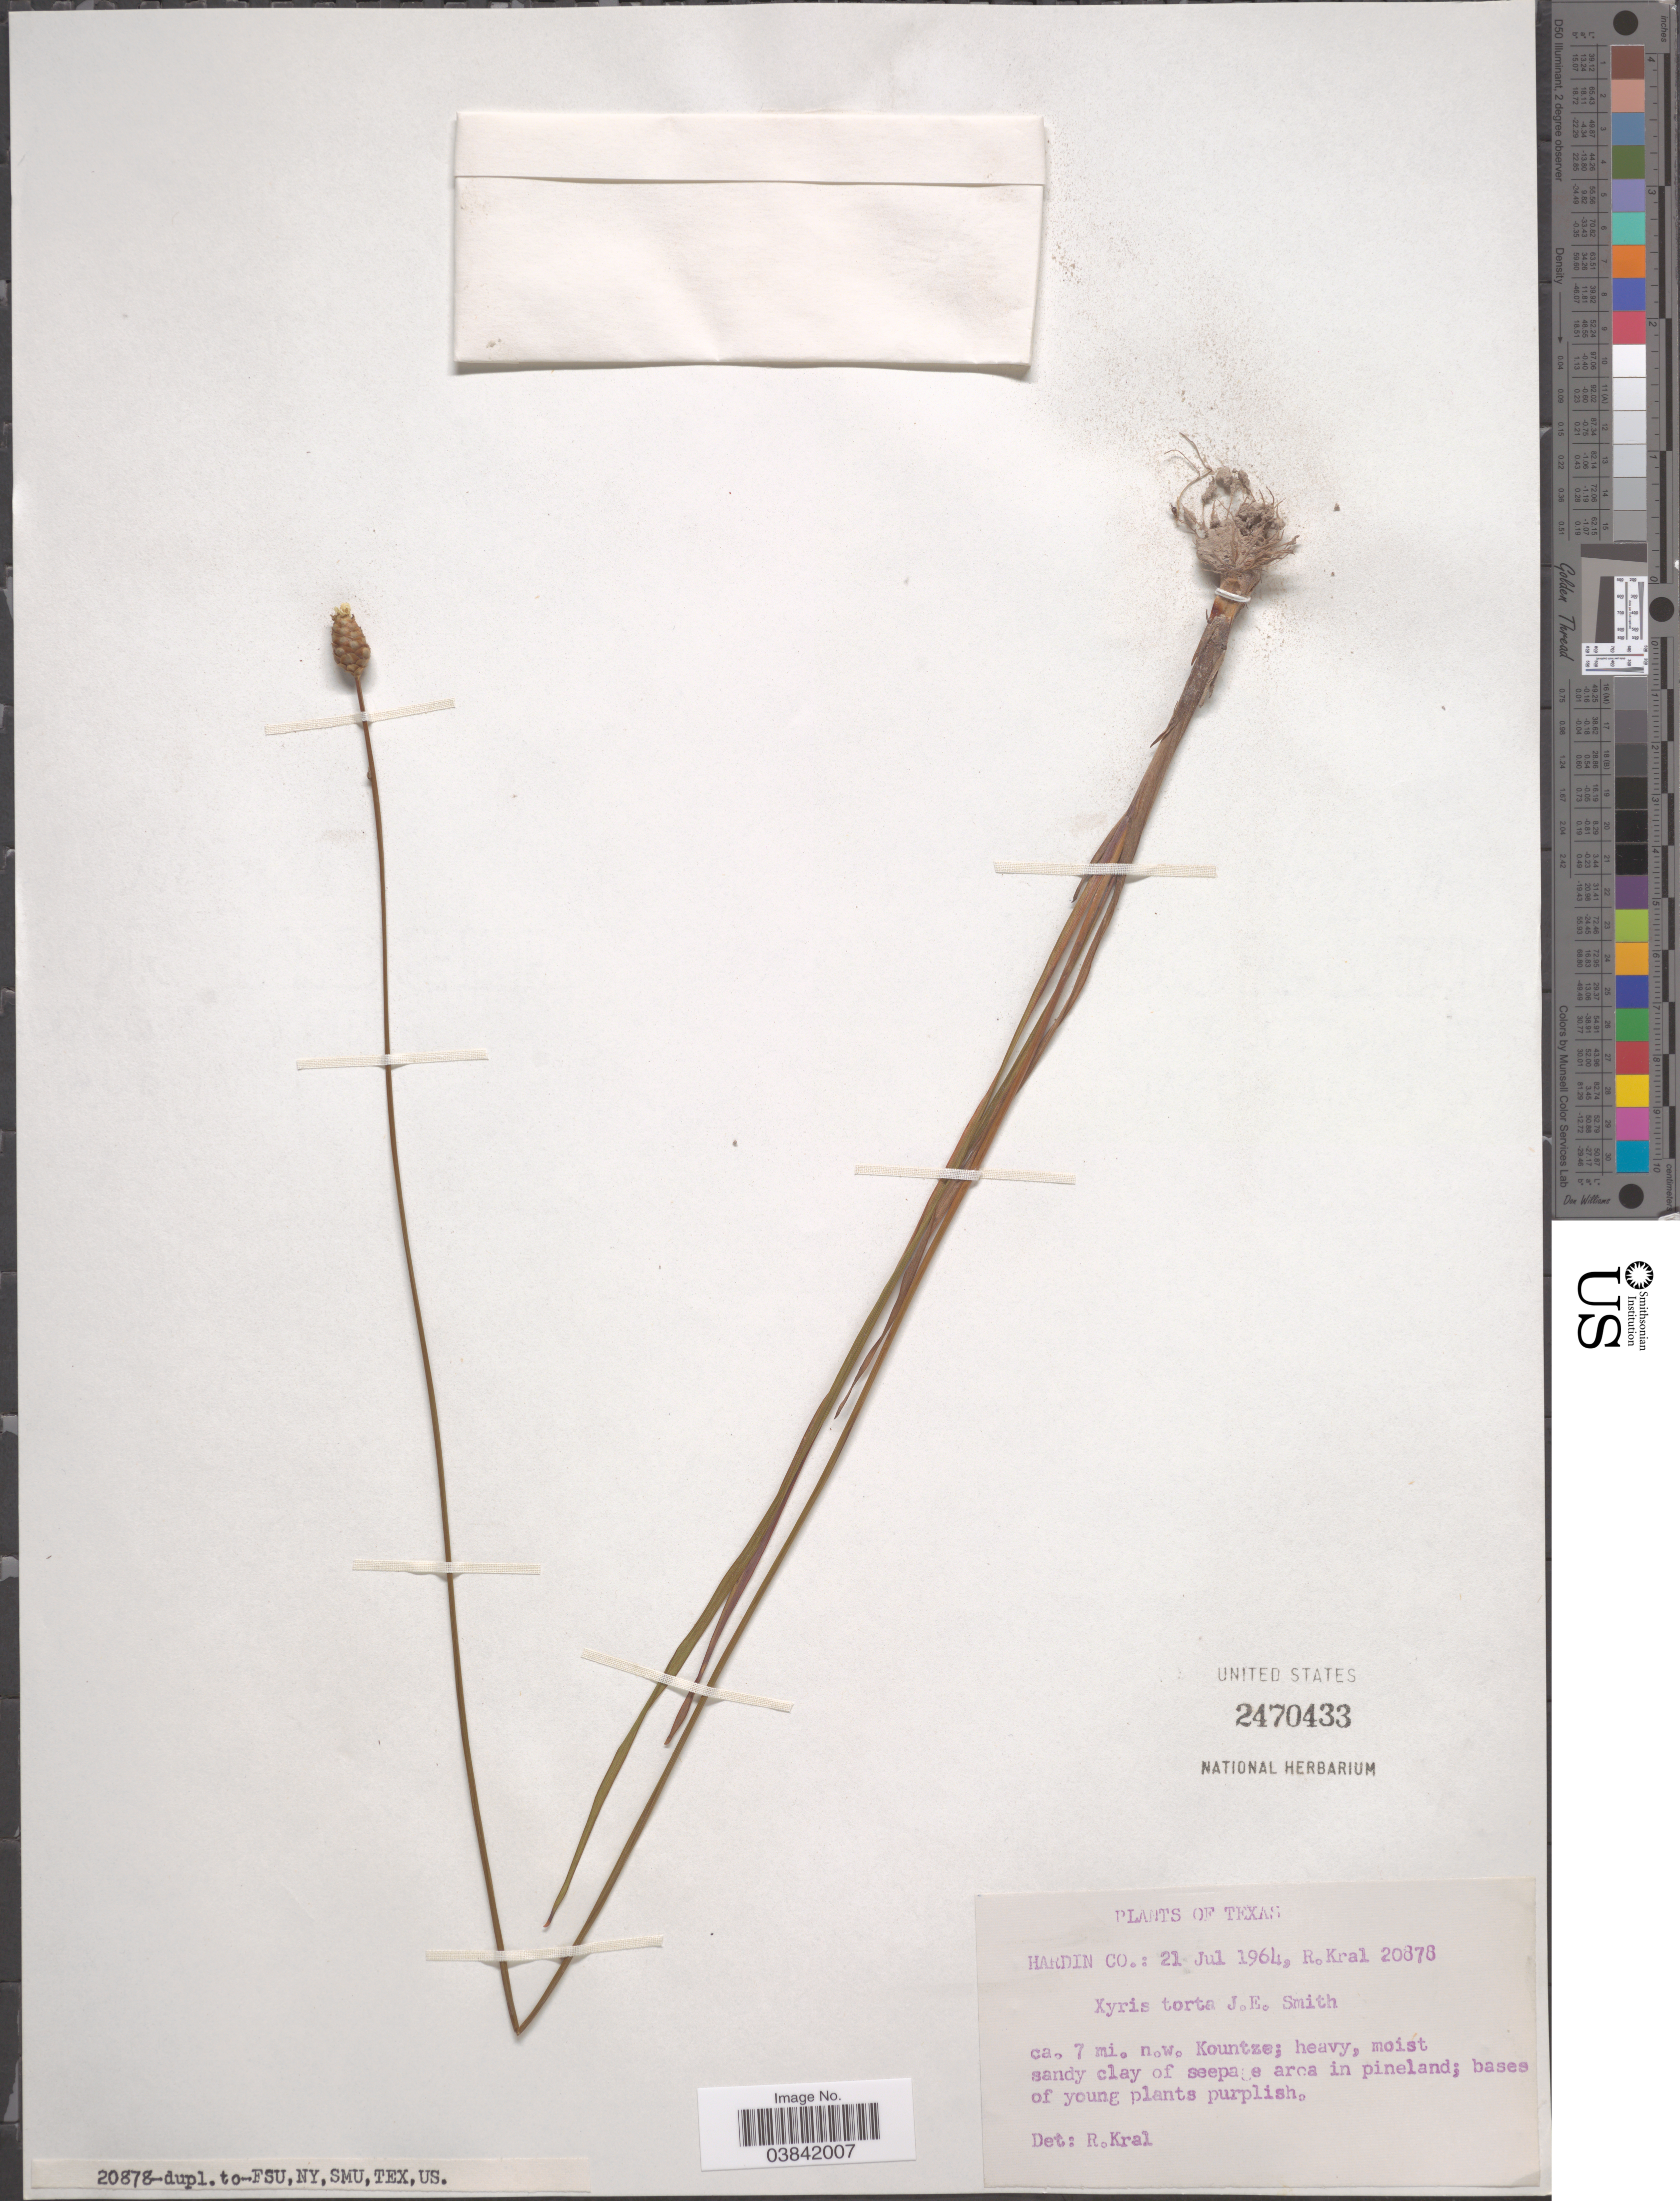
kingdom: Plantae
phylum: Tracheophyta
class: Liliopsida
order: Poales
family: Xyridaceae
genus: Xyris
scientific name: Xyris torta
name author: Sm.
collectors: R. Kral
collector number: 20878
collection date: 1964-07-21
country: United States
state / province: Texas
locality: Hardin Co.: ca. 7 mi. n.w. Kountze.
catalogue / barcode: US 2470433